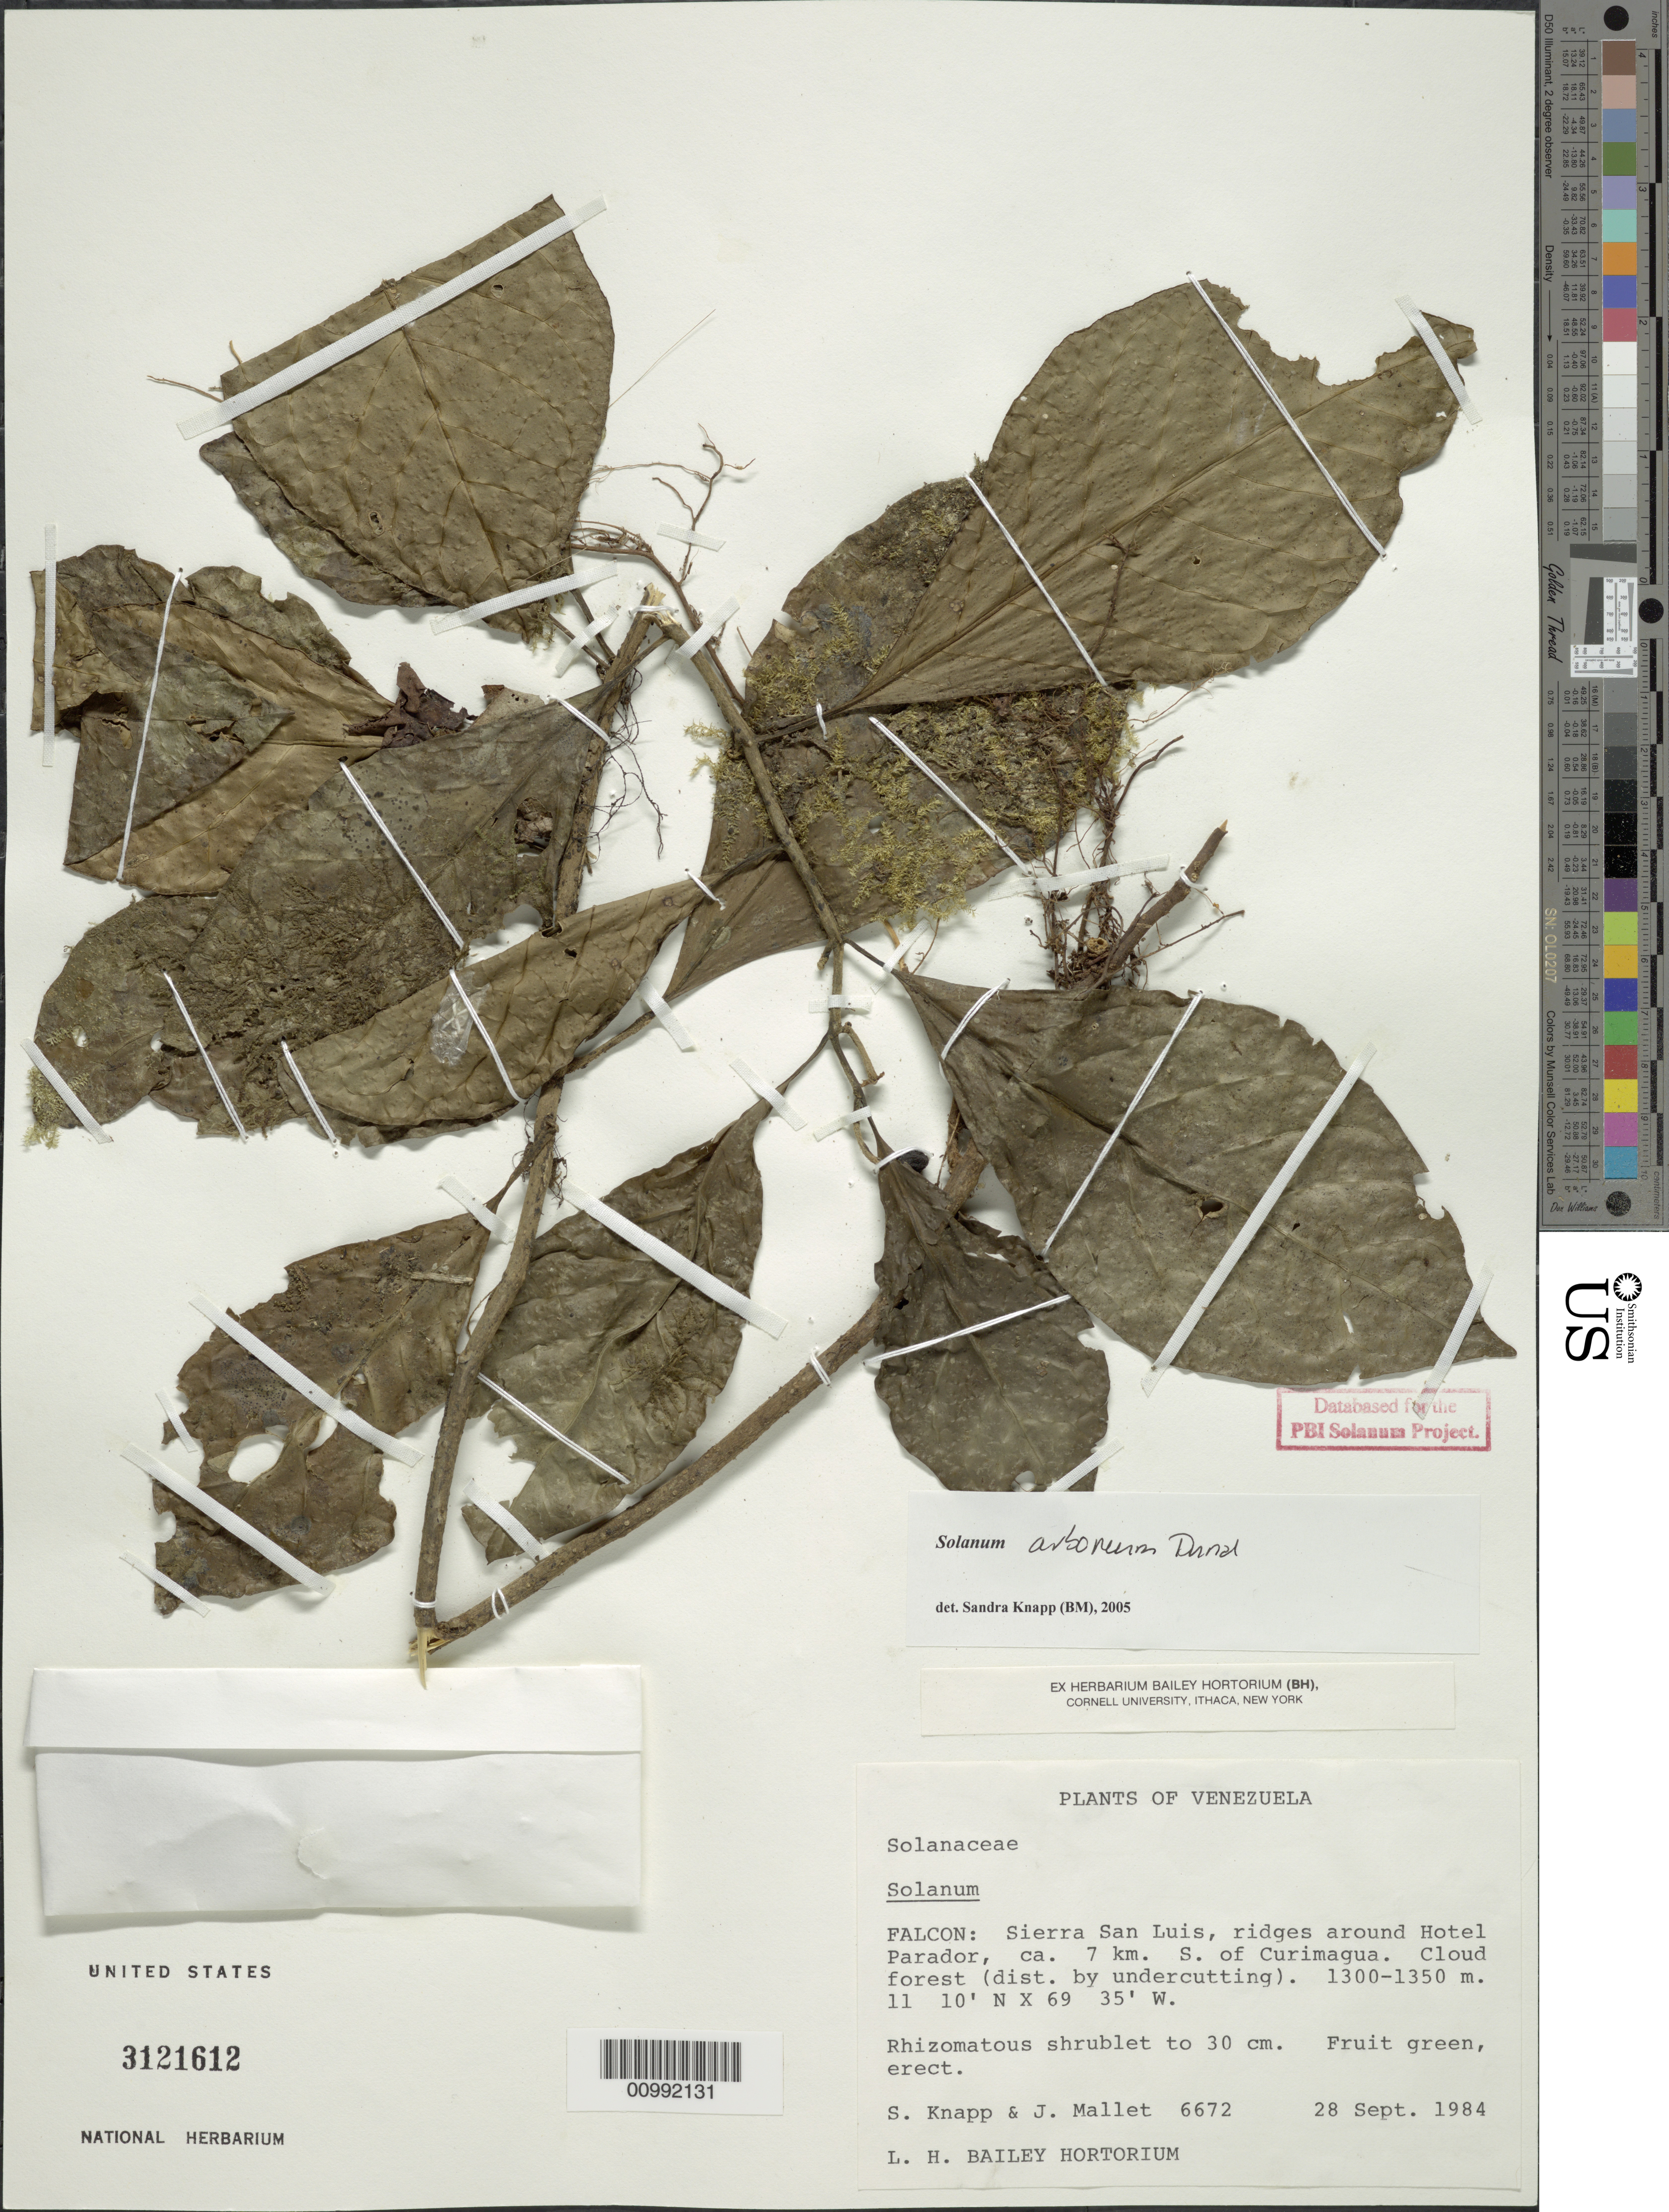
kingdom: Plantae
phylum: Tracheophyta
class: Magnoliopsida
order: Solanales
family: Solanaceae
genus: Solanum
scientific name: Solanum arboreum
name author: Dunal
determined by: Knapp, S. D.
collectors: S. Knapp & J. Mallet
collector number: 6672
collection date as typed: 28 Sep 1984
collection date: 1984-09-28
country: Venezuela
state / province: Falcón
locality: Sierra San Luis, ridges around Hotel Parador, ca. 7 km S of Curimagua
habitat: cloud forest, disturbed by undercutting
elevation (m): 1300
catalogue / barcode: US 3121612